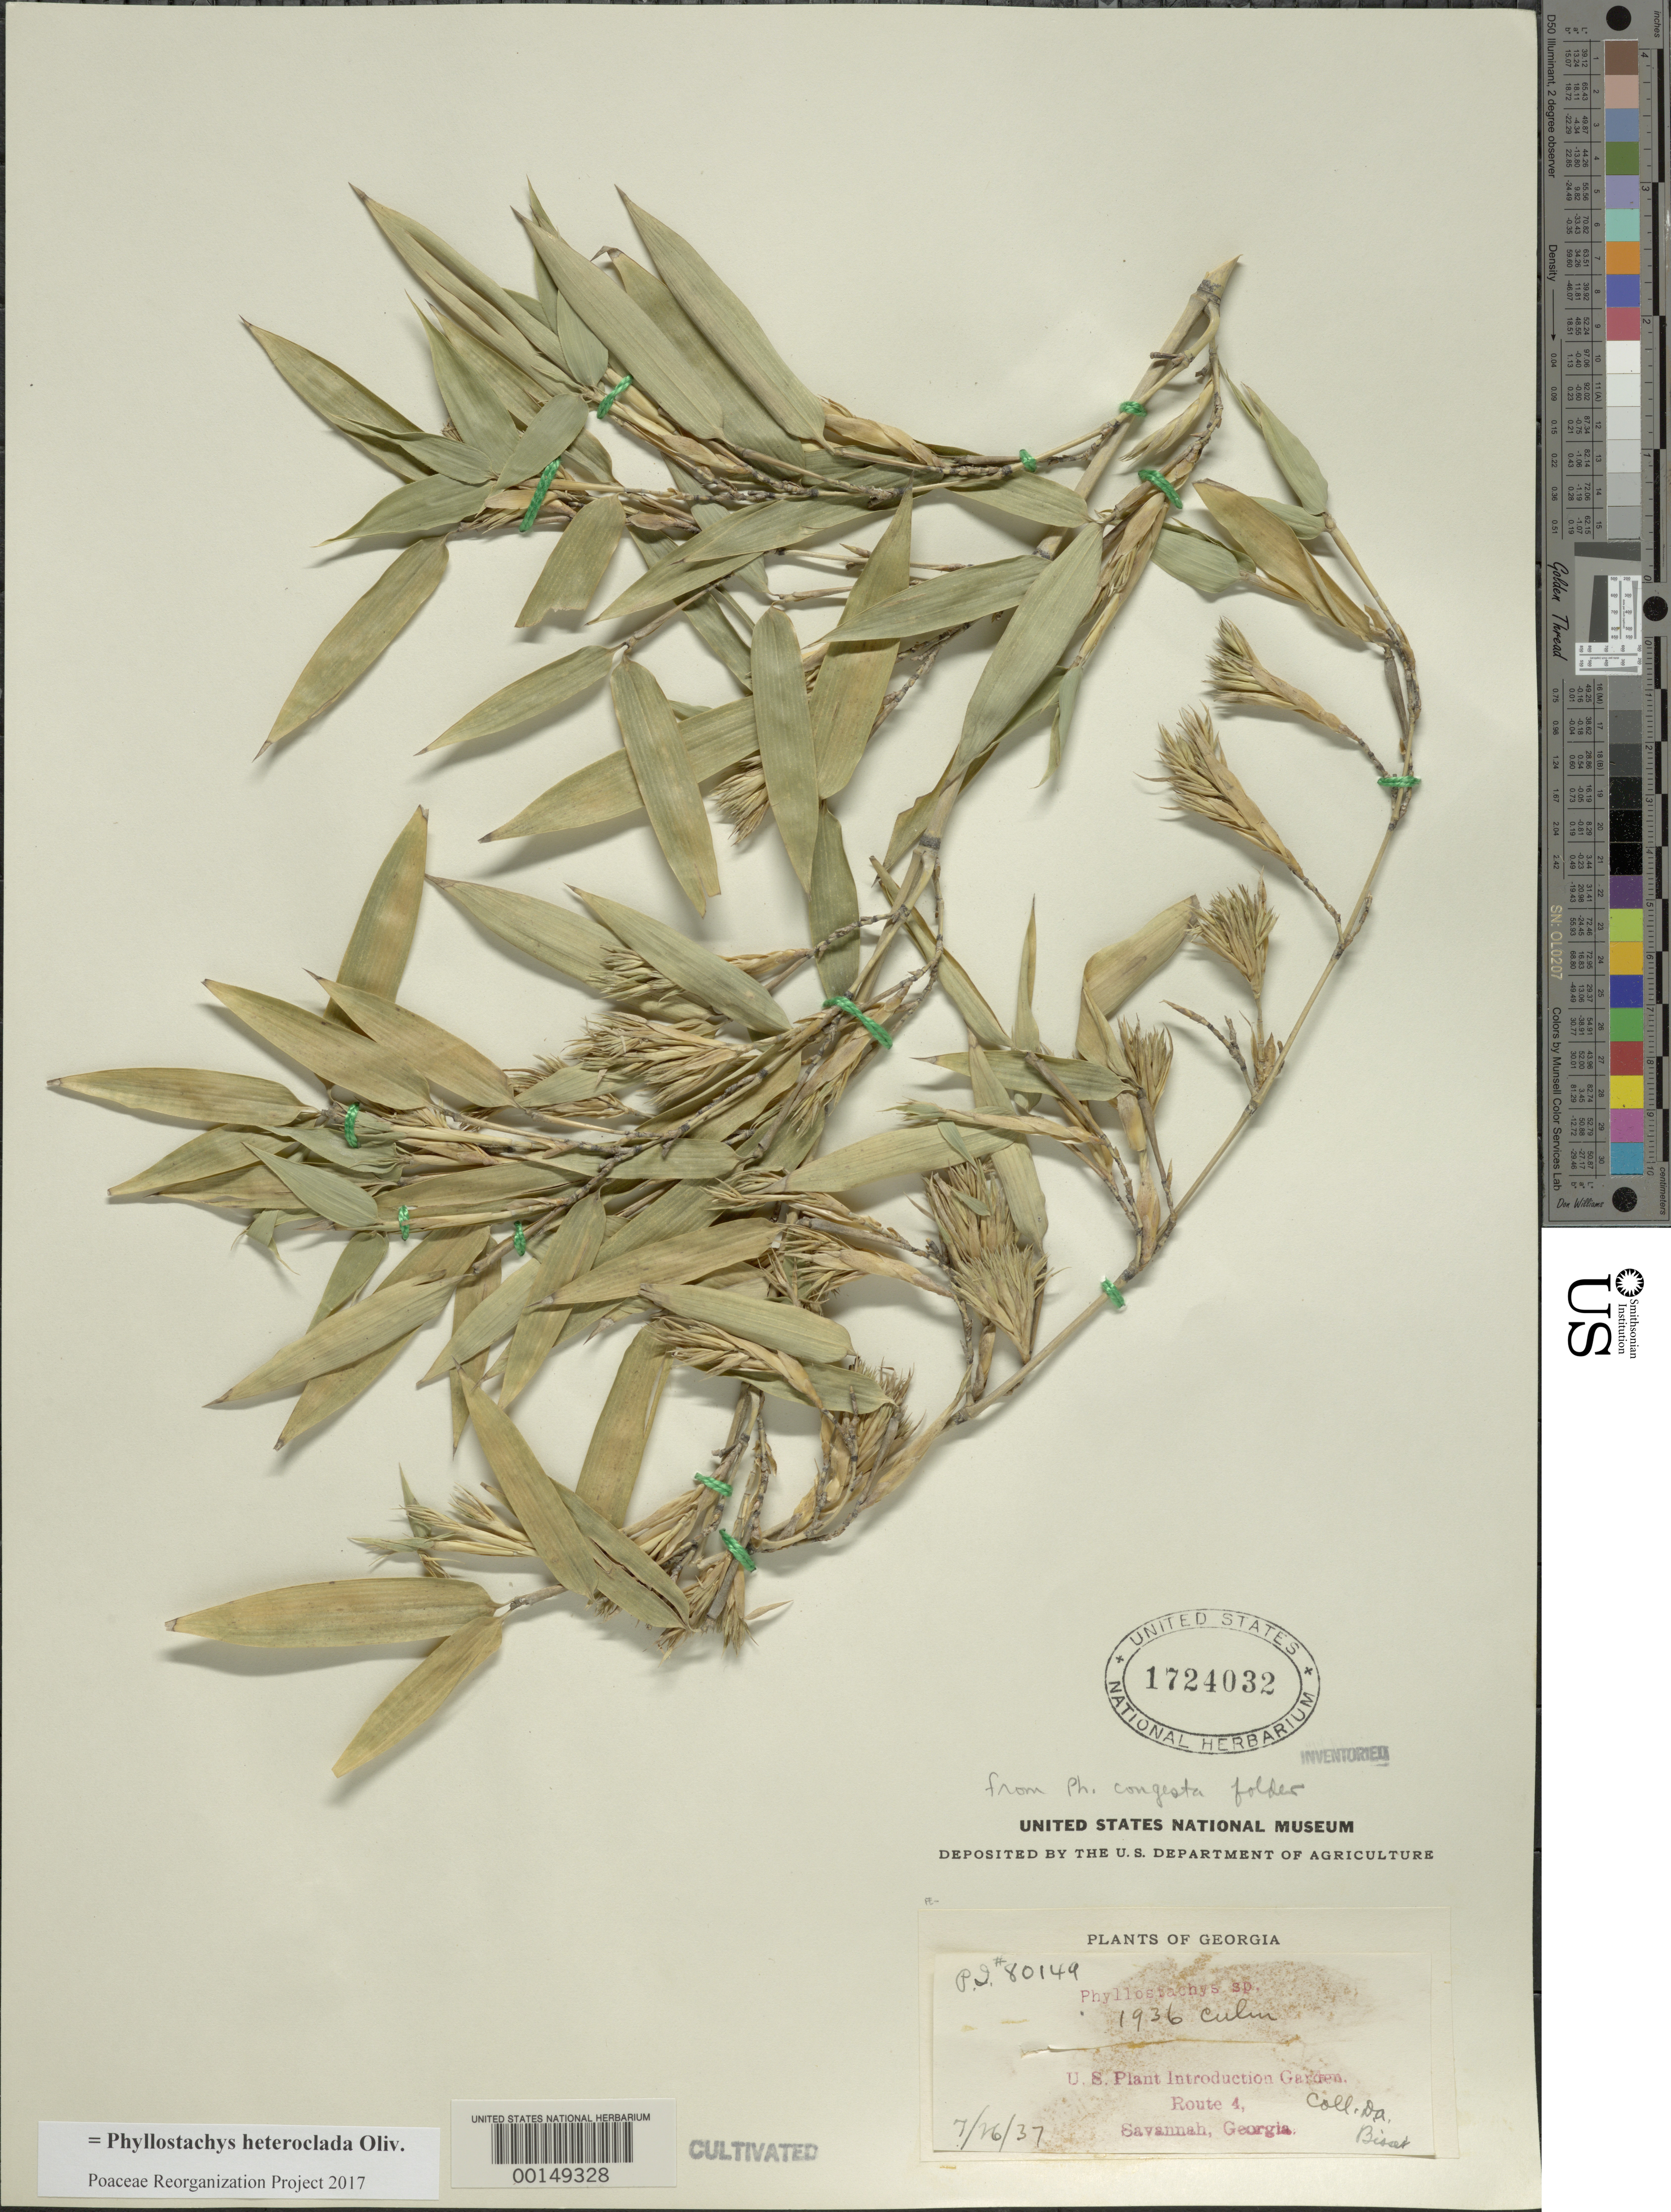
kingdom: Plantae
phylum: Tracheophyta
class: Liliopsida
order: Poales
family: Poaceae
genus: Phyllostachys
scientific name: Phyllostachys heteroclada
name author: Oliv.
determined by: Poaceae Reorganization Project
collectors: D. Bisset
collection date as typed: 16 Jul 1937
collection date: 1937-07-16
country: United States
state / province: Georgia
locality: Savannah, u.s.p.i. garden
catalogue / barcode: US 1724032